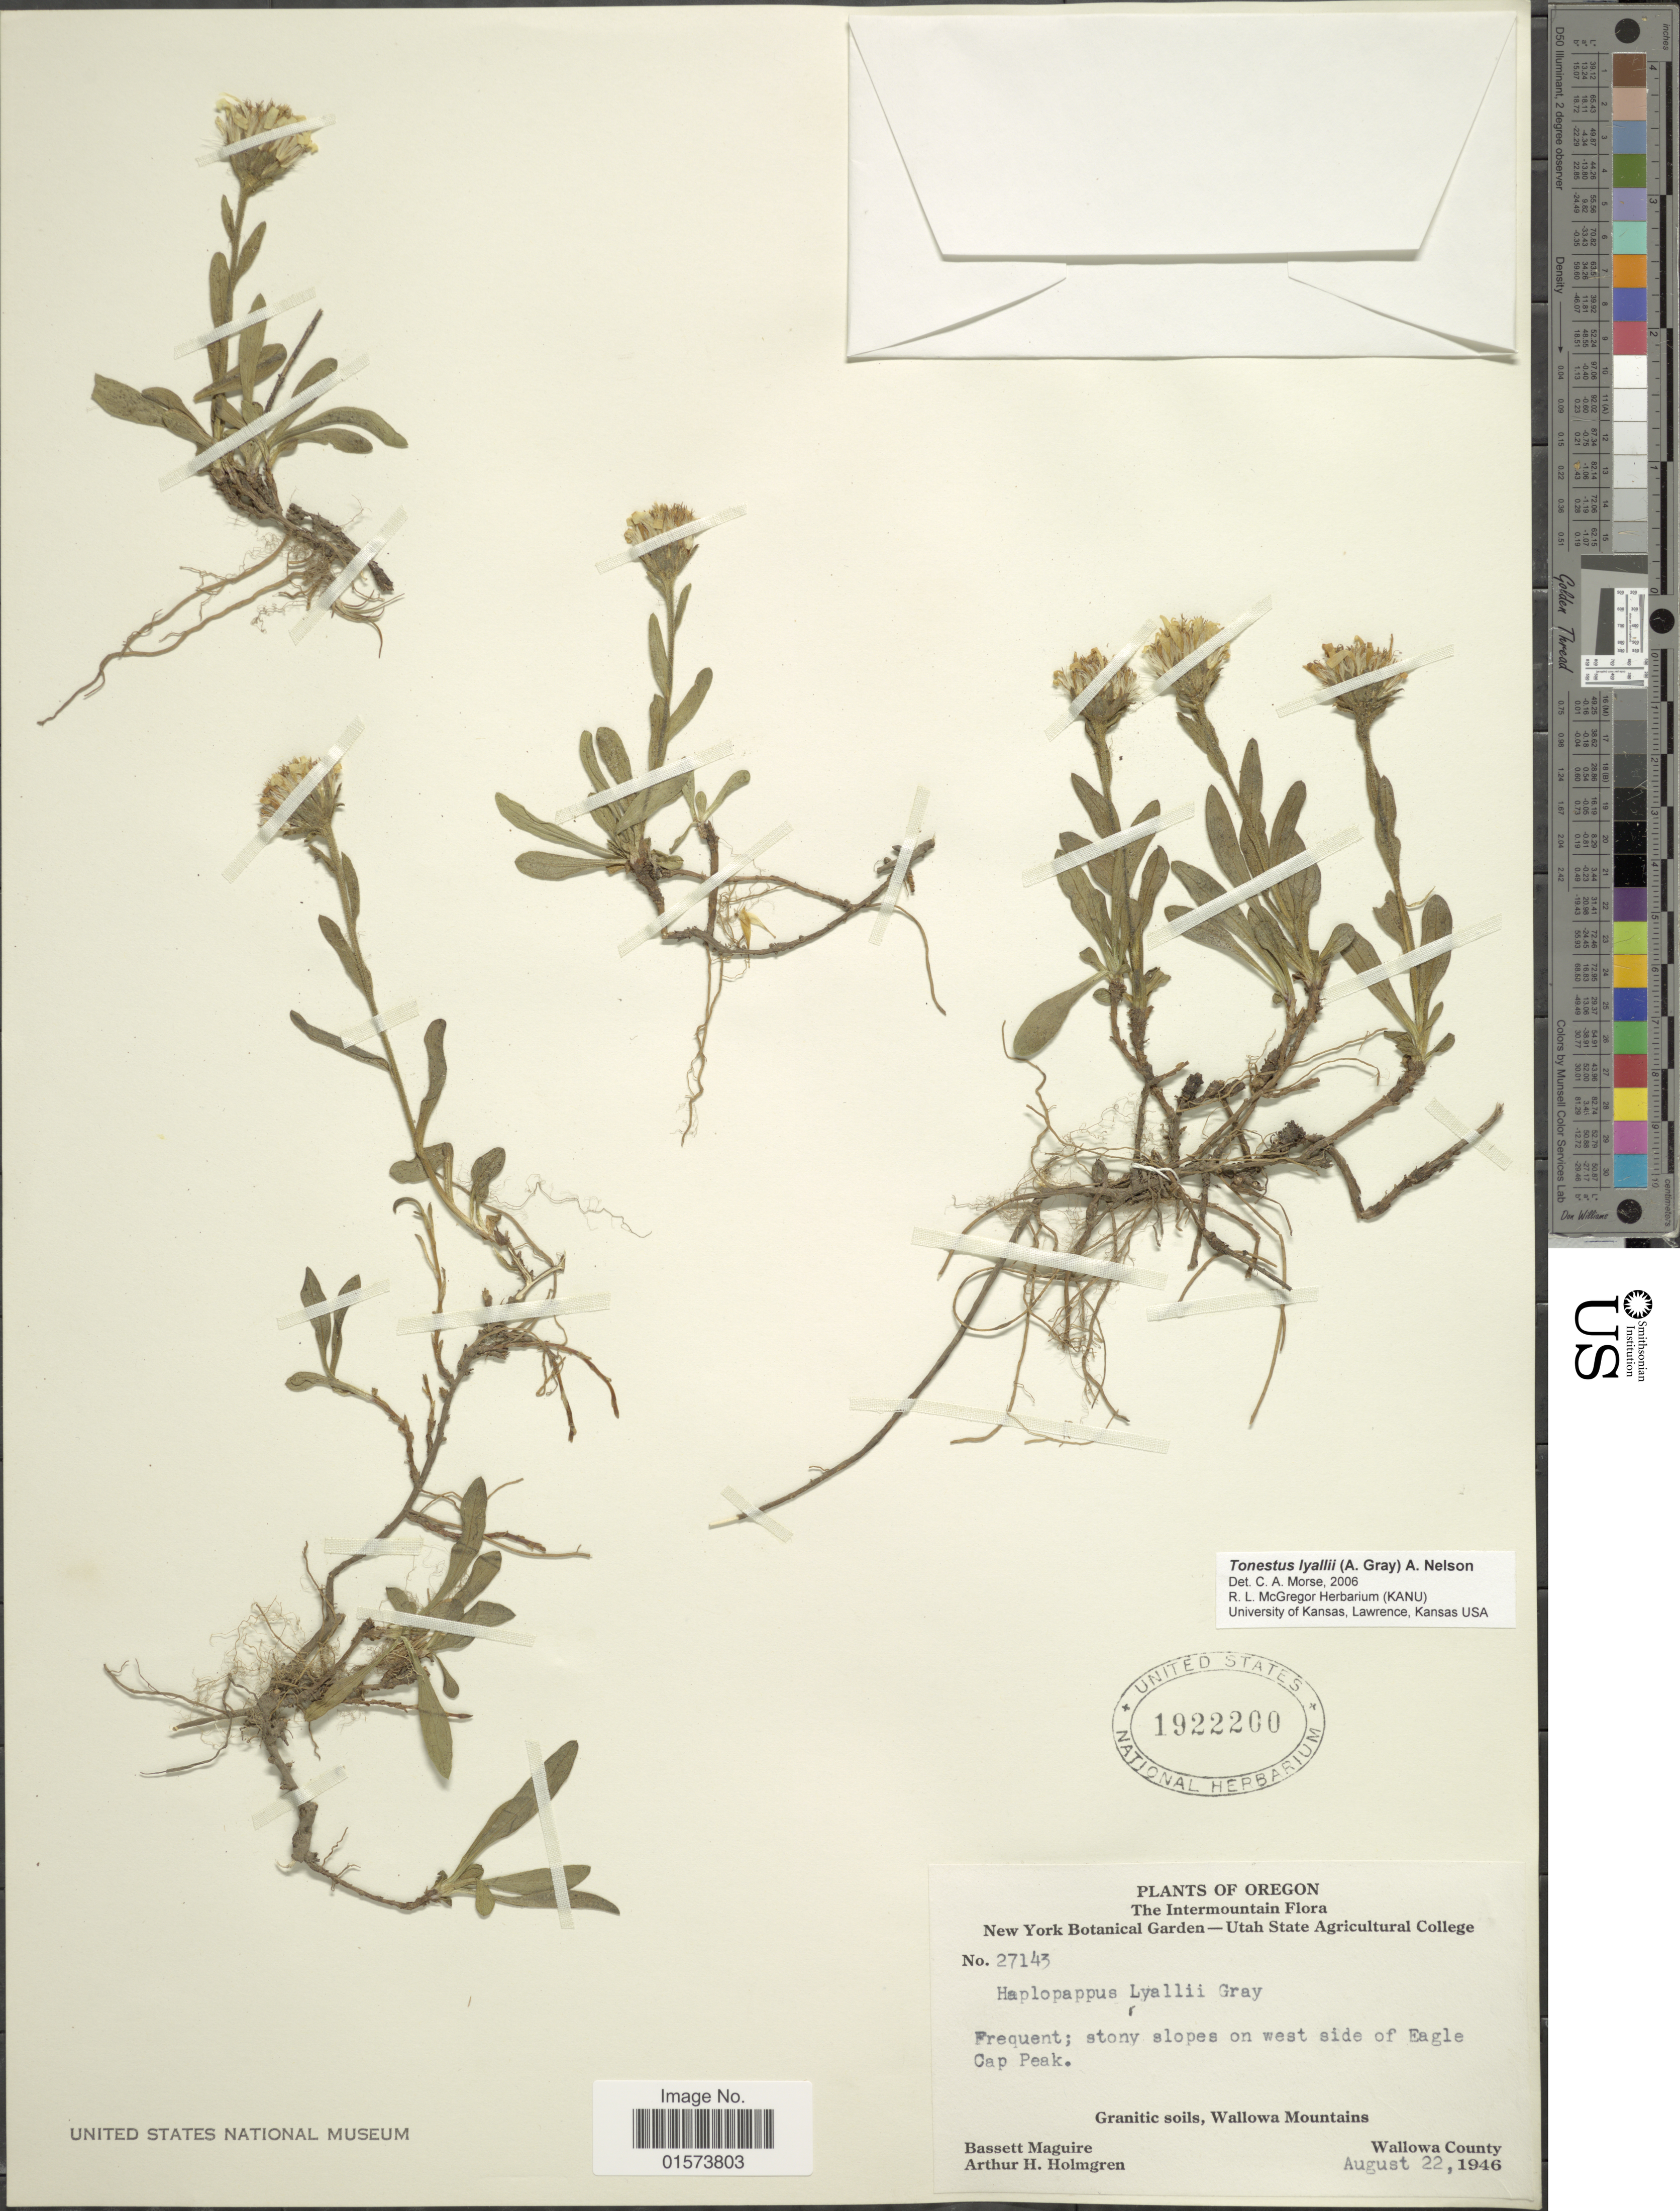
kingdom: Plantae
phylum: Tracheophyta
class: Magnoliopsida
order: Asterales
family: Asteraceae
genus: Tonestus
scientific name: Tonestus lyallii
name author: (A. Gray) A. Nelson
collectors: B. Maguire & A. H. Holmgren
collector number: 27143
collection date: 1946-08-22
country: United States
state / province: Oregon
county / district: Wallowa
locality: Intermountain, stony slope son west side of Eagle Cap Peak, Granitic soils, Wallowa Mountains, Wallowa County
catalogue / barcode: US 1922200